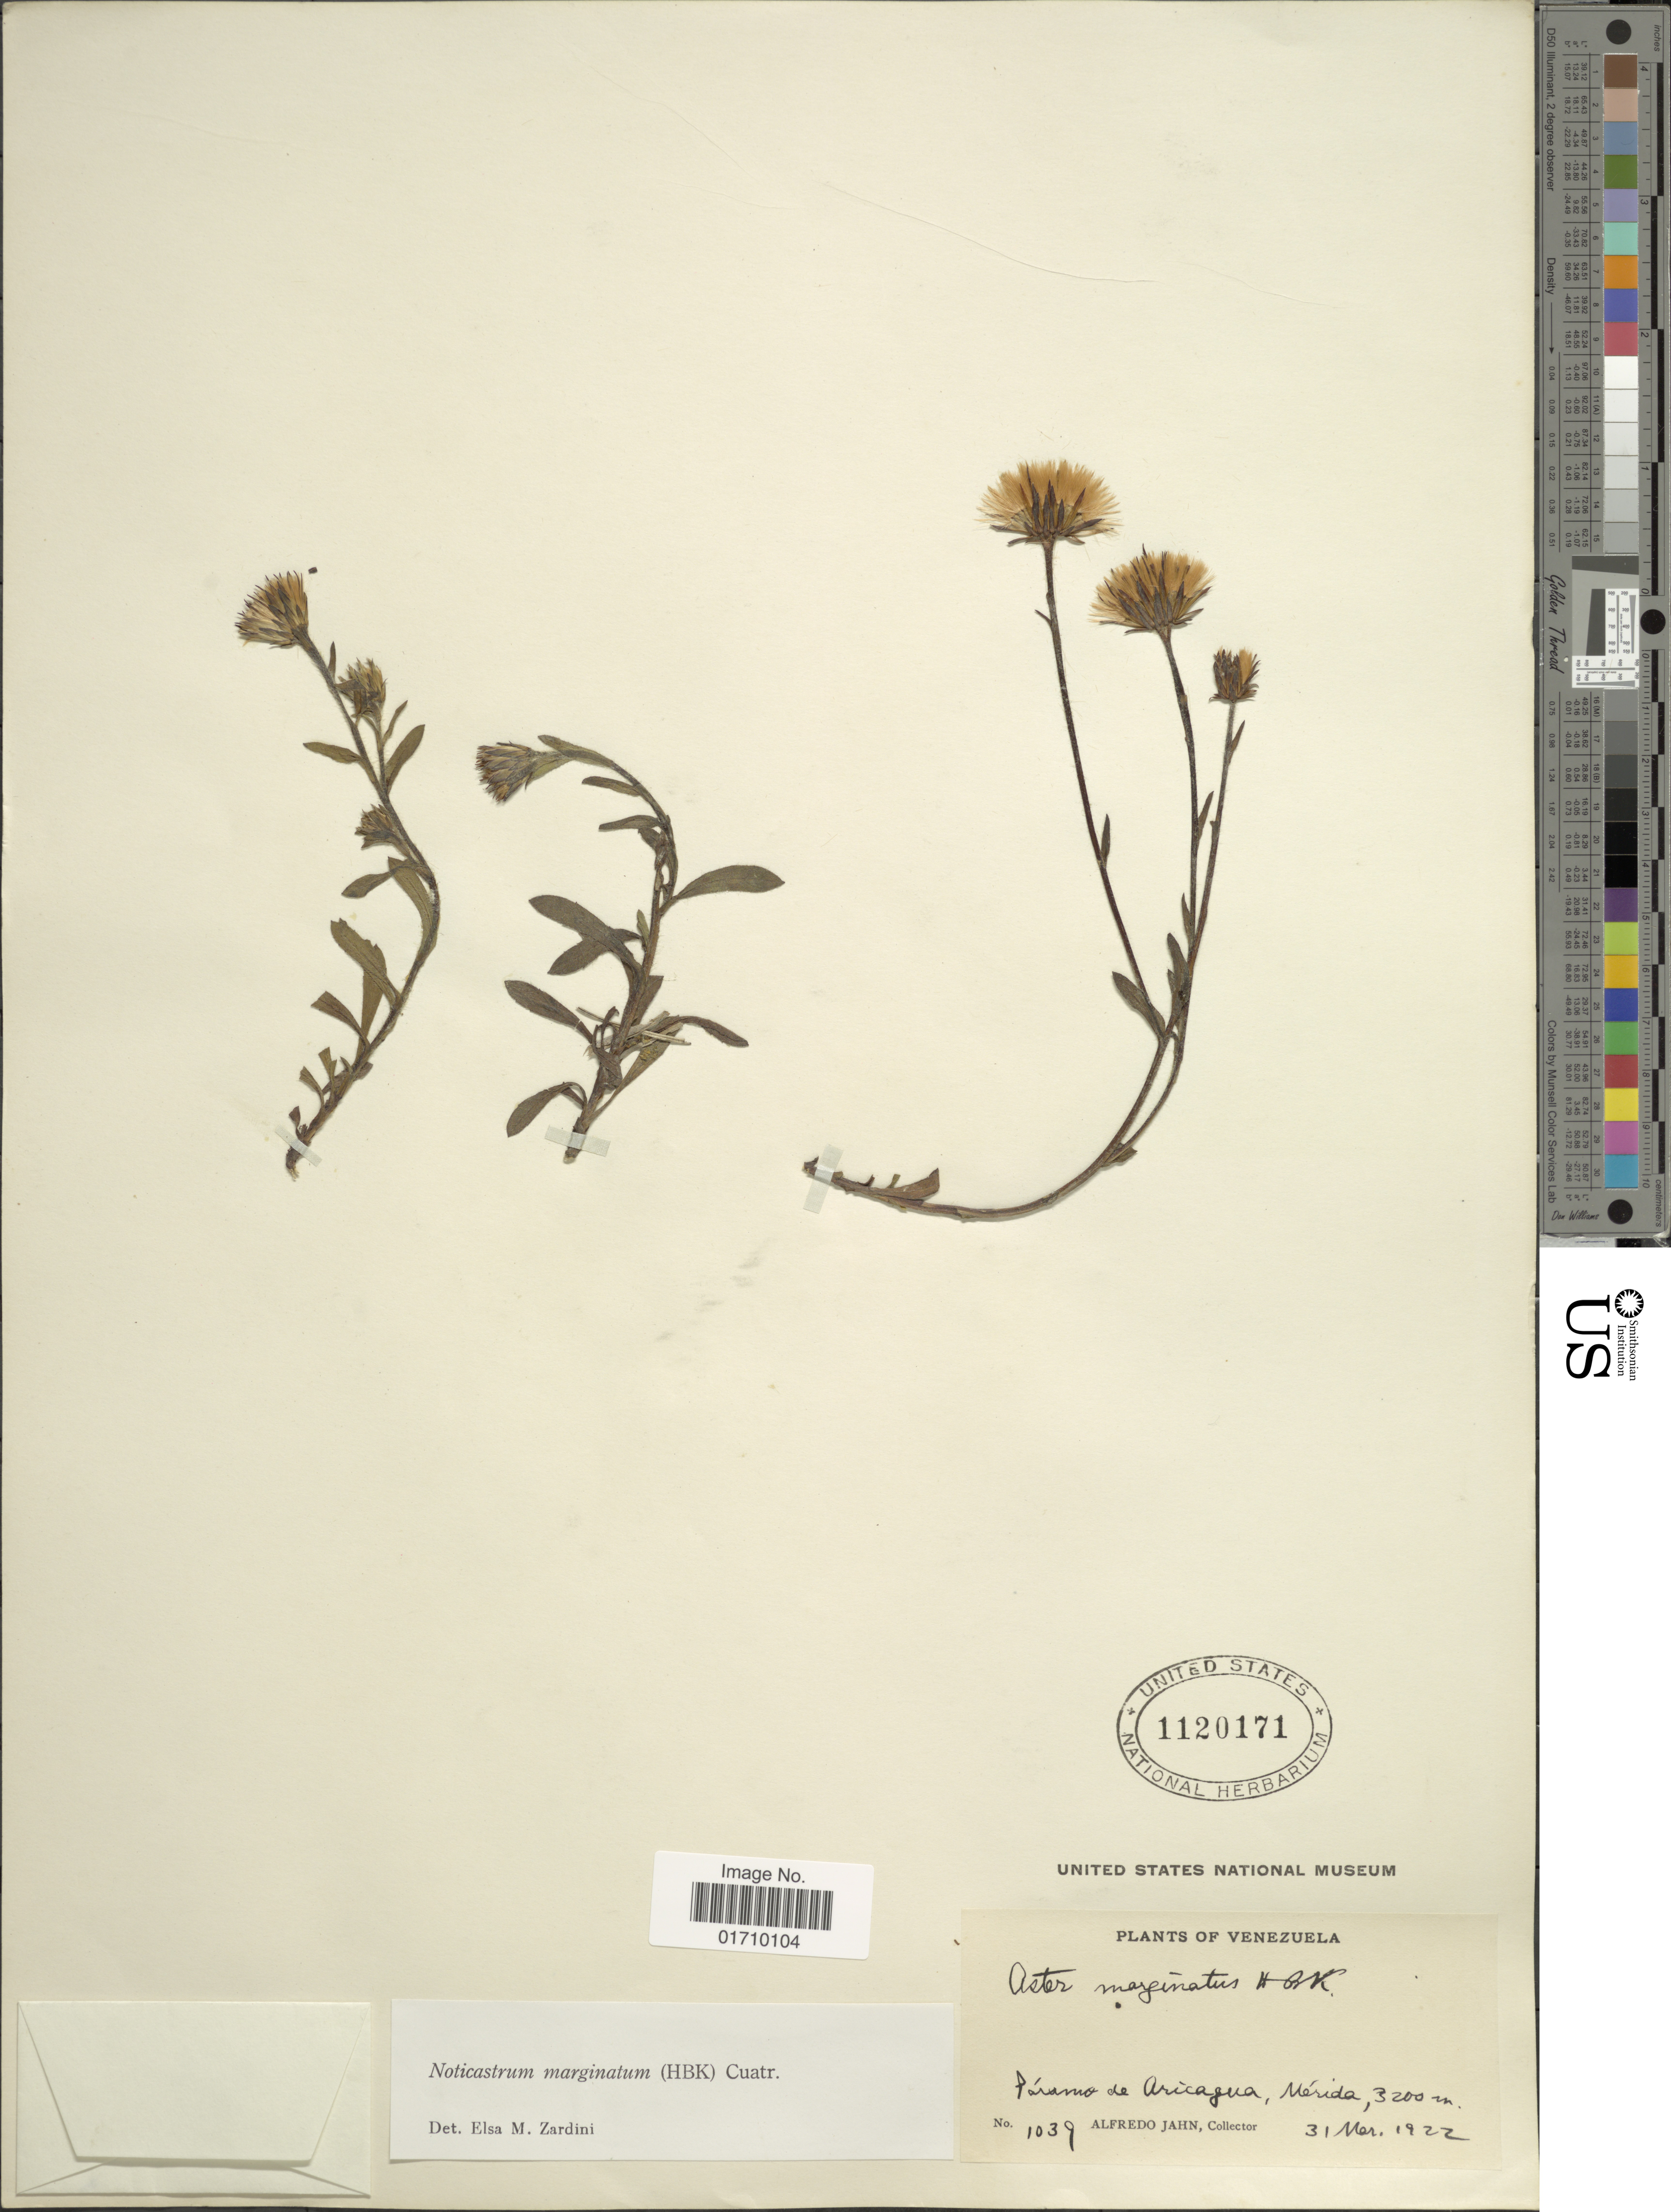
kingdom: Plantae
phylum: Tracheophyta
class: Magnoliopsida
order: Asterales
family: Asteraceae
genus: Noticastrum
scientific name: Noticastrum marginatum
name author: (Kunth) Cuatrec.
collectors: A. Jahn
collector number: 1039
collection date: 1922-03-31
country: Venezuela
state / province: Mérida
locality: Paramo de Aricagua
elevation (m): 3200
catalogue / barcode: US 1120171